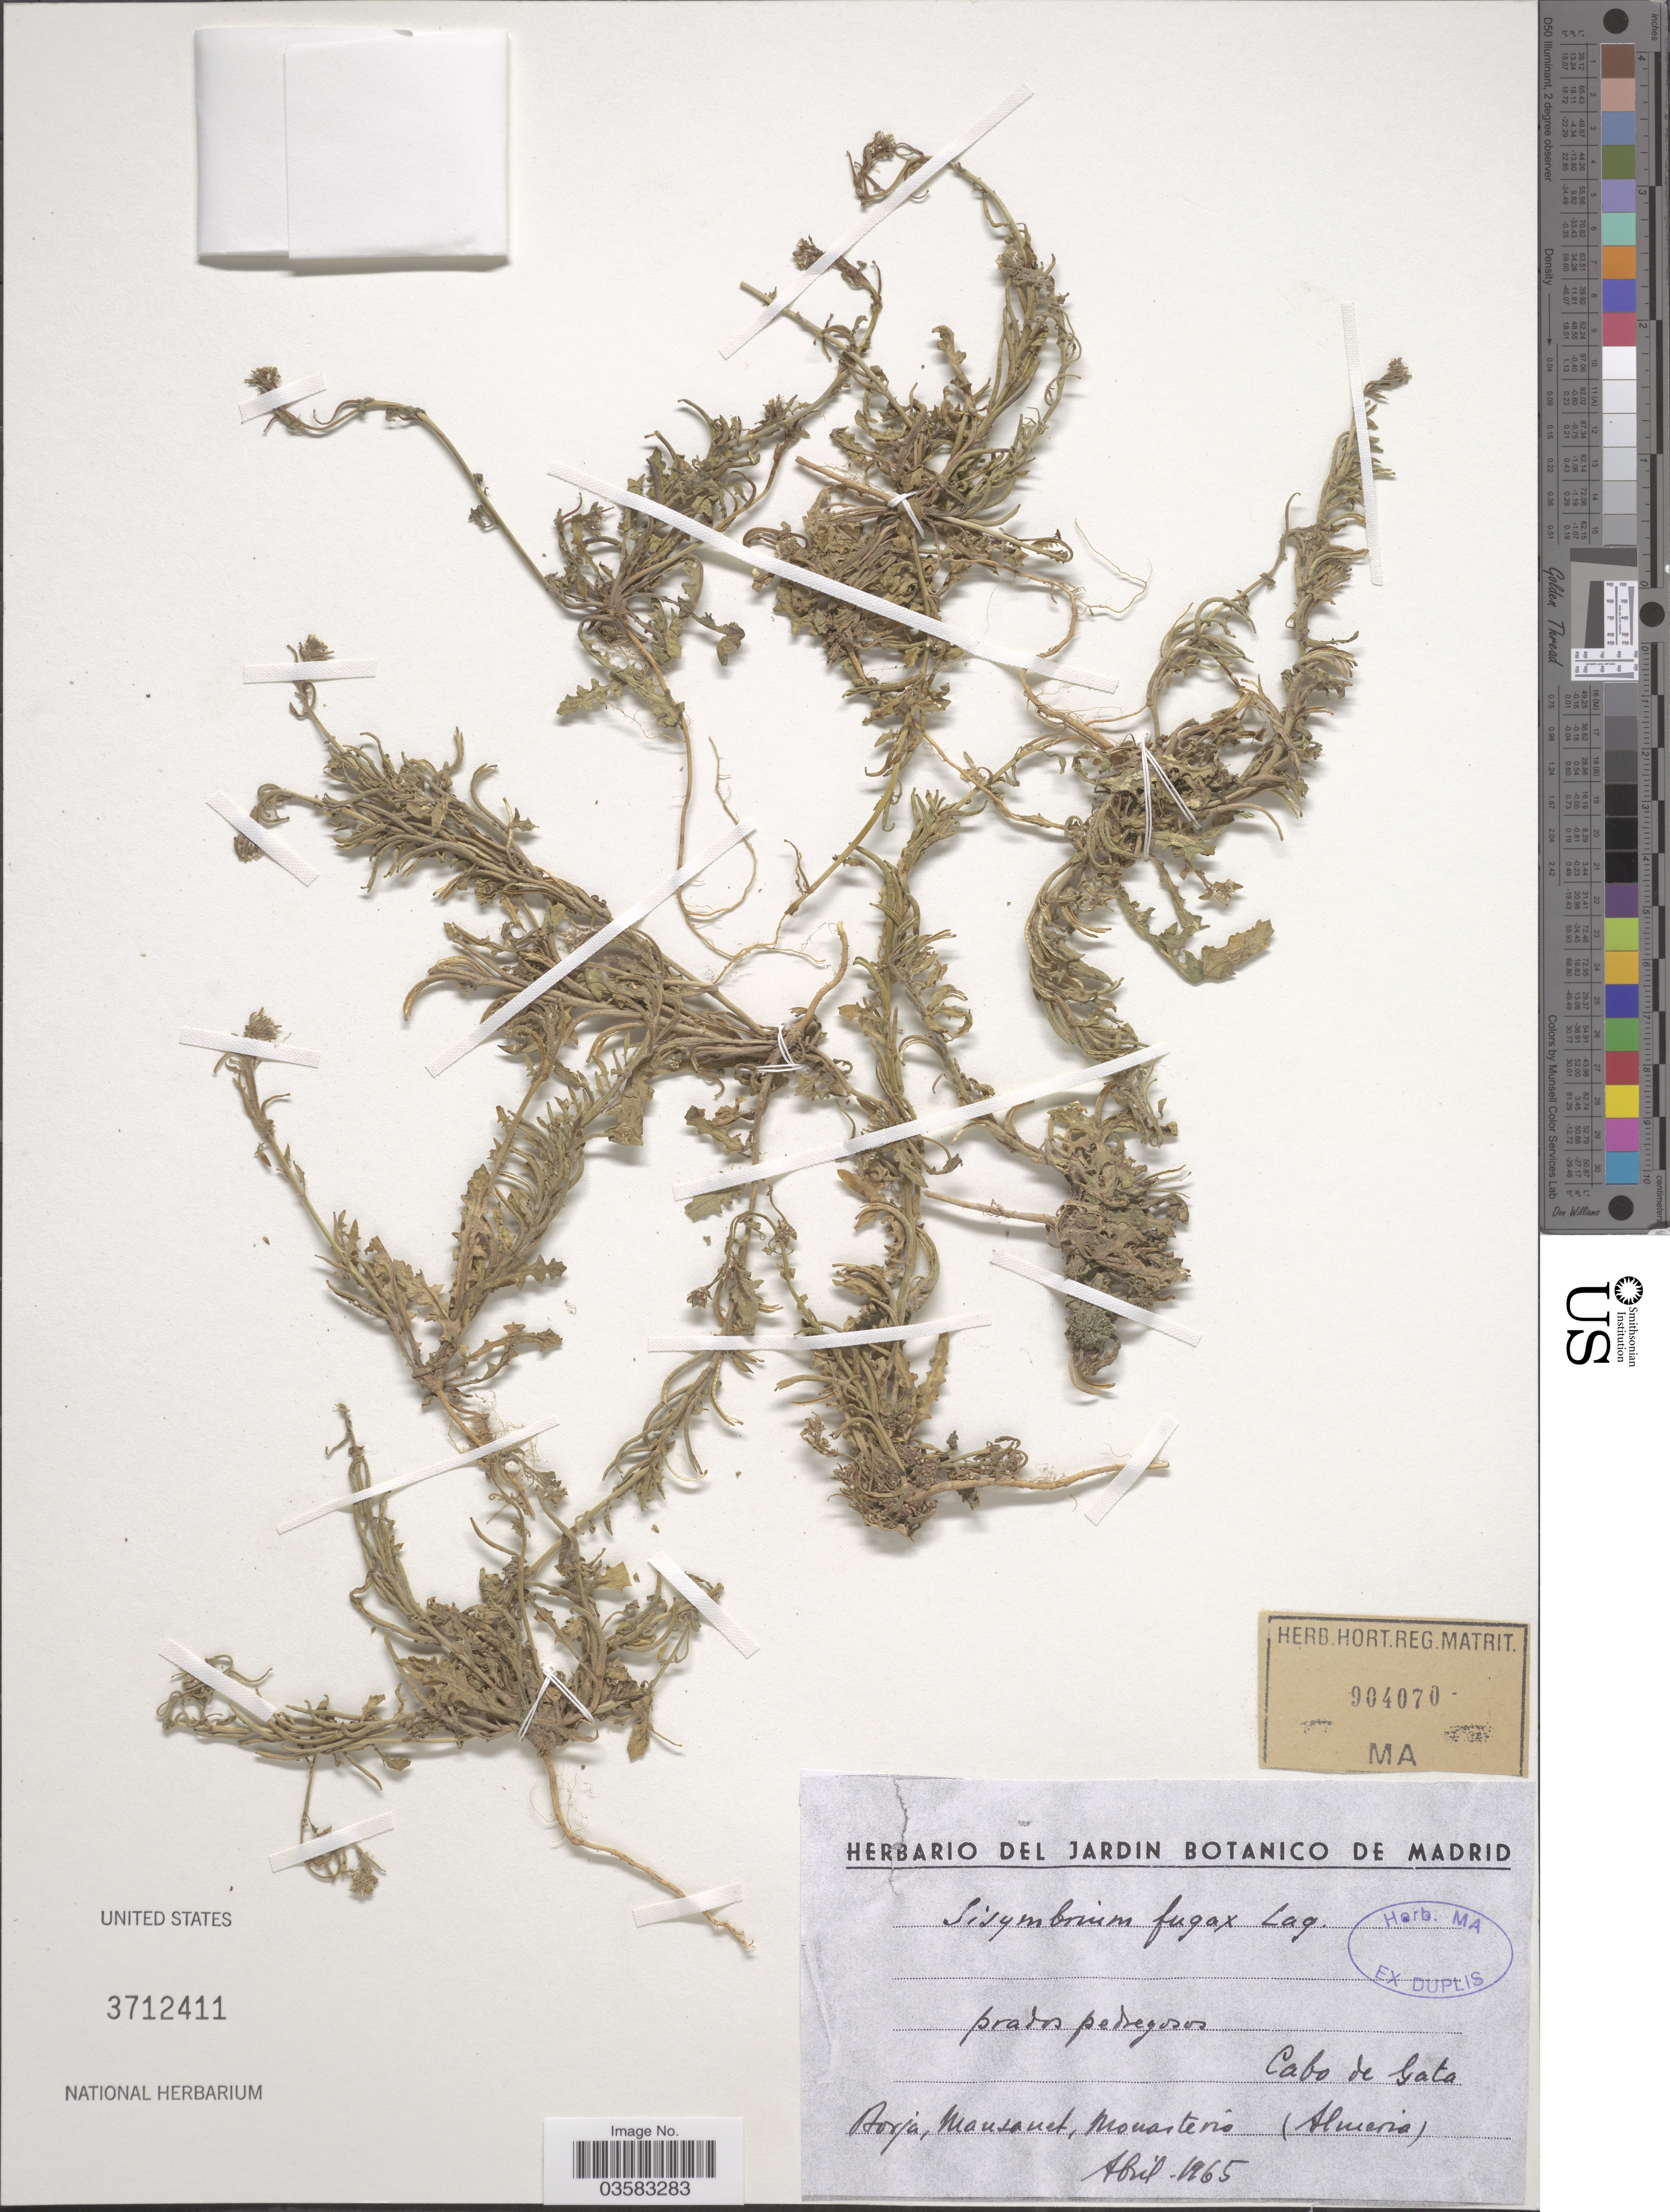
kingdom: Plantae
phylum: Tracheophyta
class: Magnoliopsida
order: Brassicales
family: Brassicaceae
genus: Sisymbrium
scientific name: Sisymbrium fugax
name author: Lag.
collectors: -. Borja, -. Mansanet & Monasterio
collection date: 1965-04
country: Spain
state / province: Madrid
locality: Cabo de Gata (Almeria).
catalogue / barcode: US 3712411